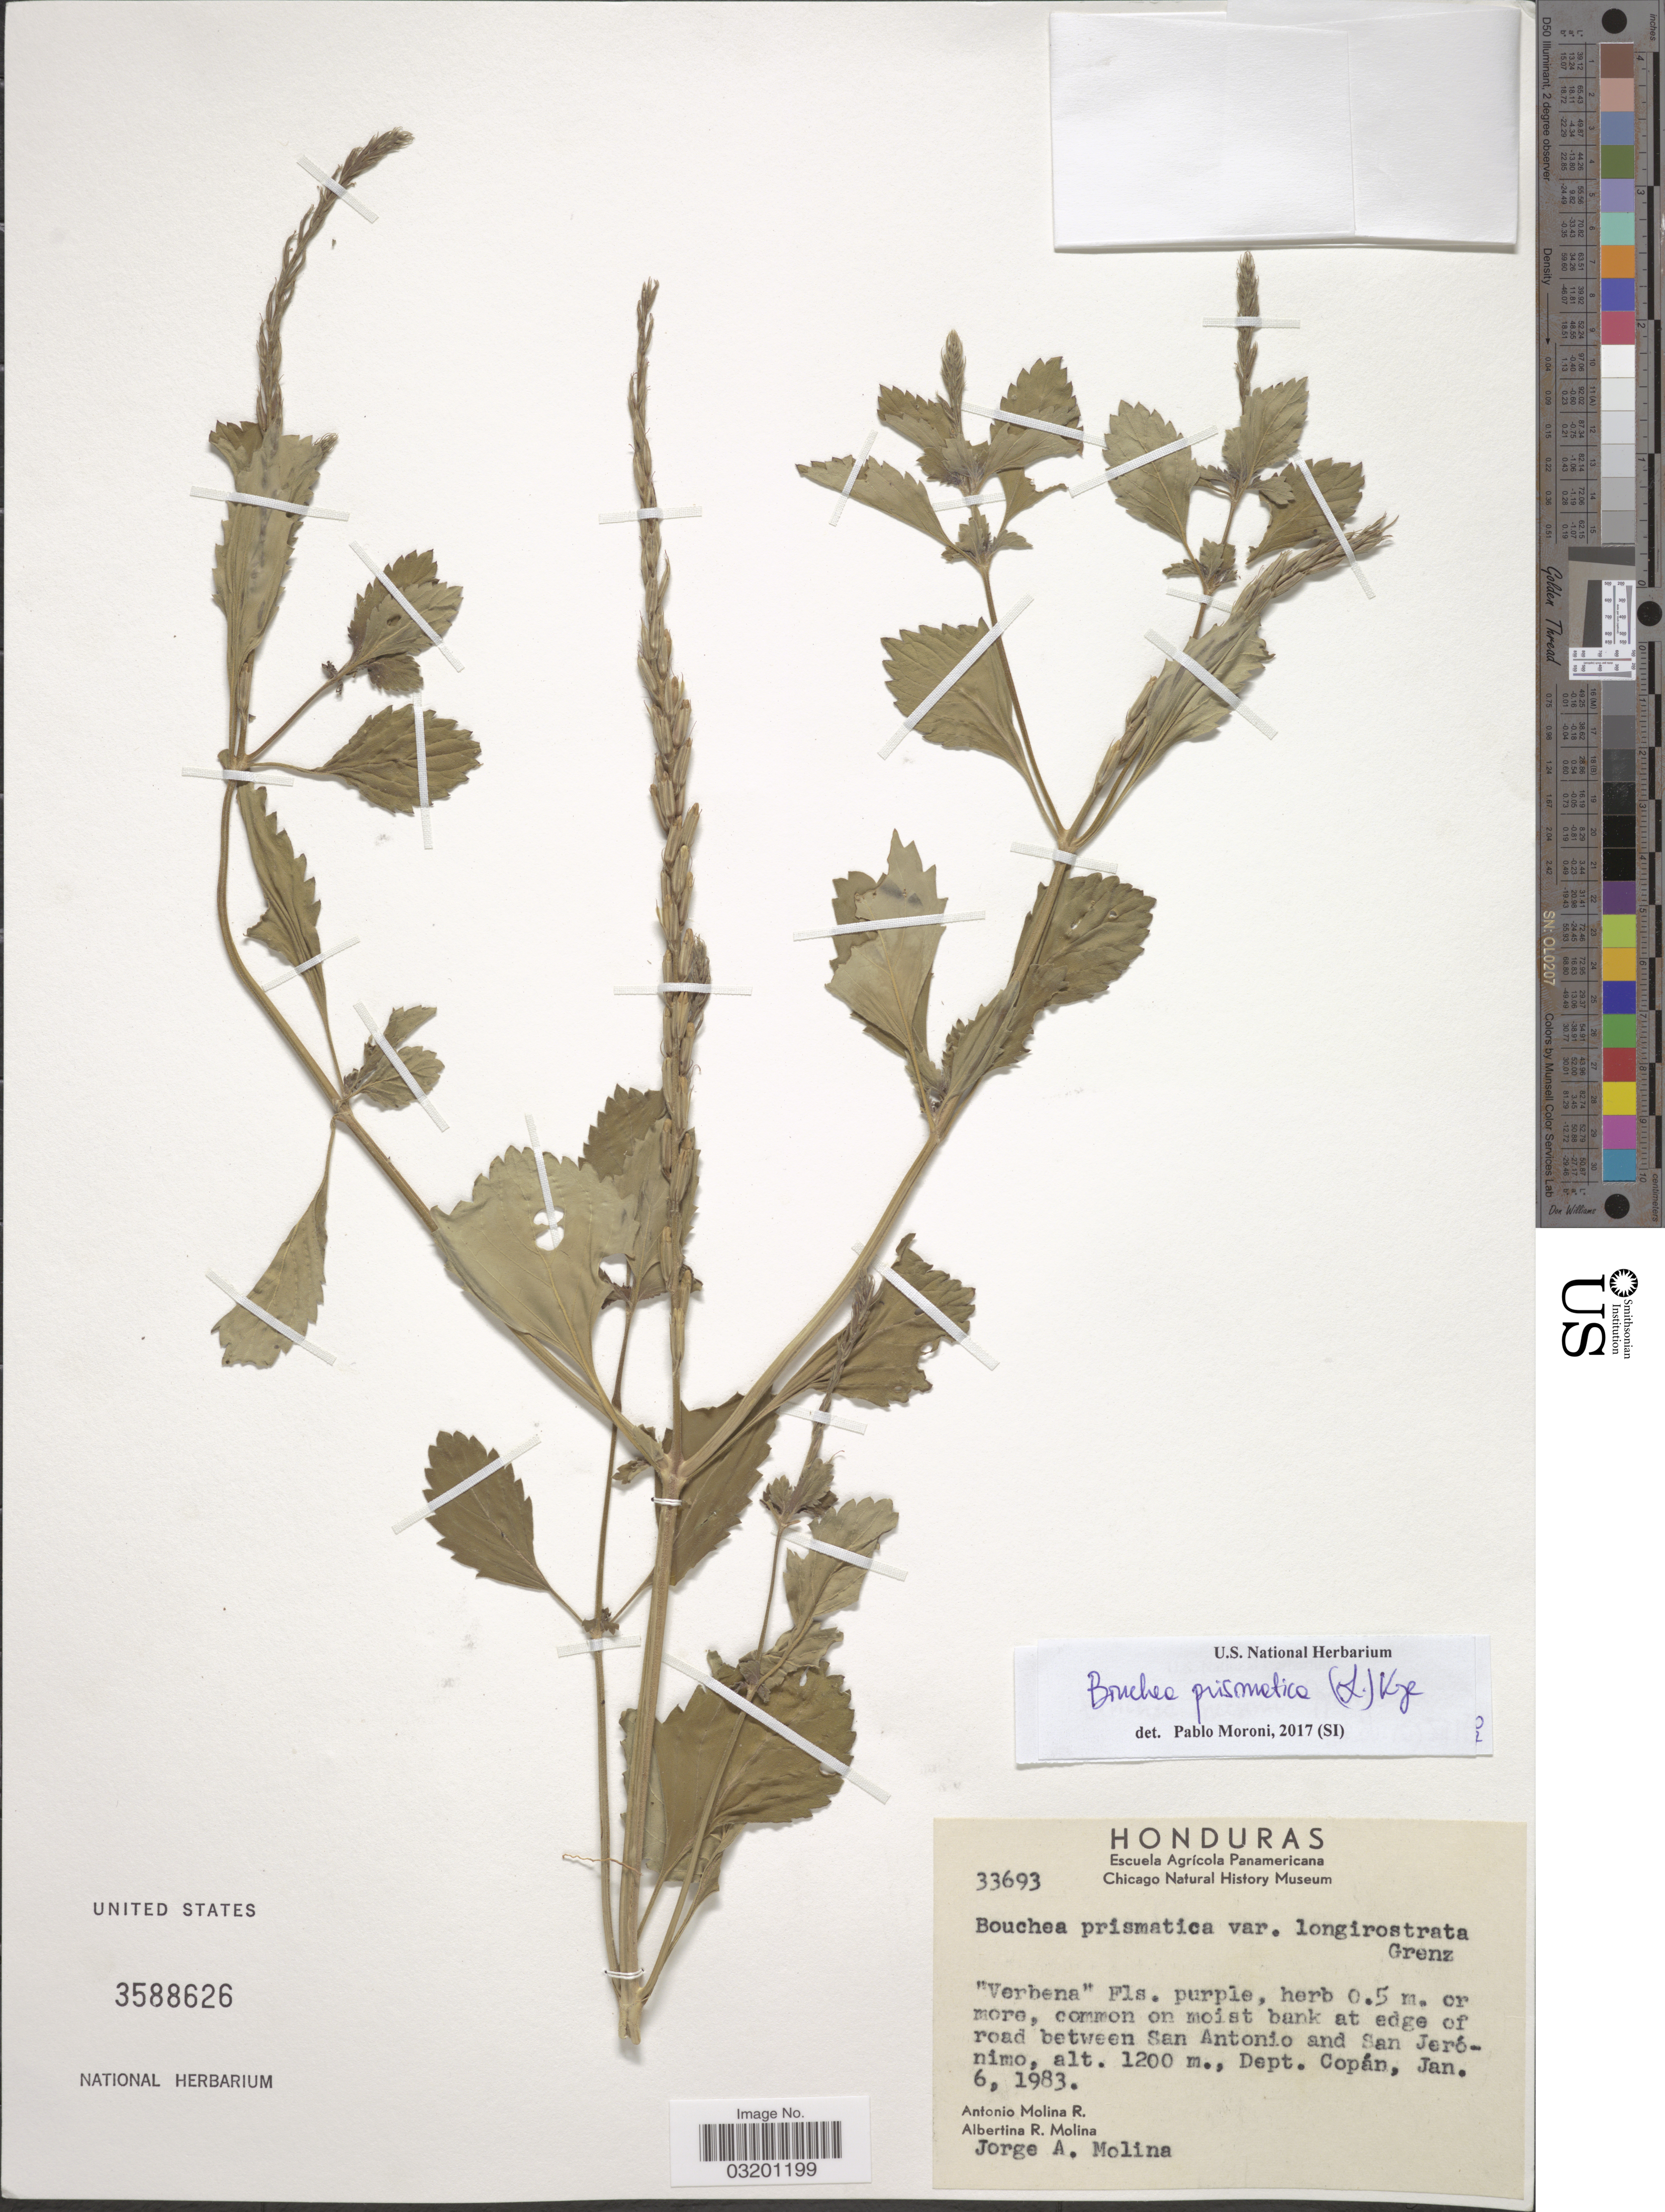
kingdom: Plantae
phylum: Tracheophyta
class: Magnoliopsida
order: Lamiales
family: Verbenaceae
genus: Bouchea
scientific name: Bouchea prismatica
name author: (L.) Kuntze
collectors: A. Molina R., A. R. Molina & J. A. Molina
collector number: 33693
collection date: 1983-01-06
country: Honduras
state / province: Copán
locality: Edge of road between San Antonio and San Jerónimo. Dept. Cópan.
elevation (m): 1200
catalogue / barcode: US 3588626